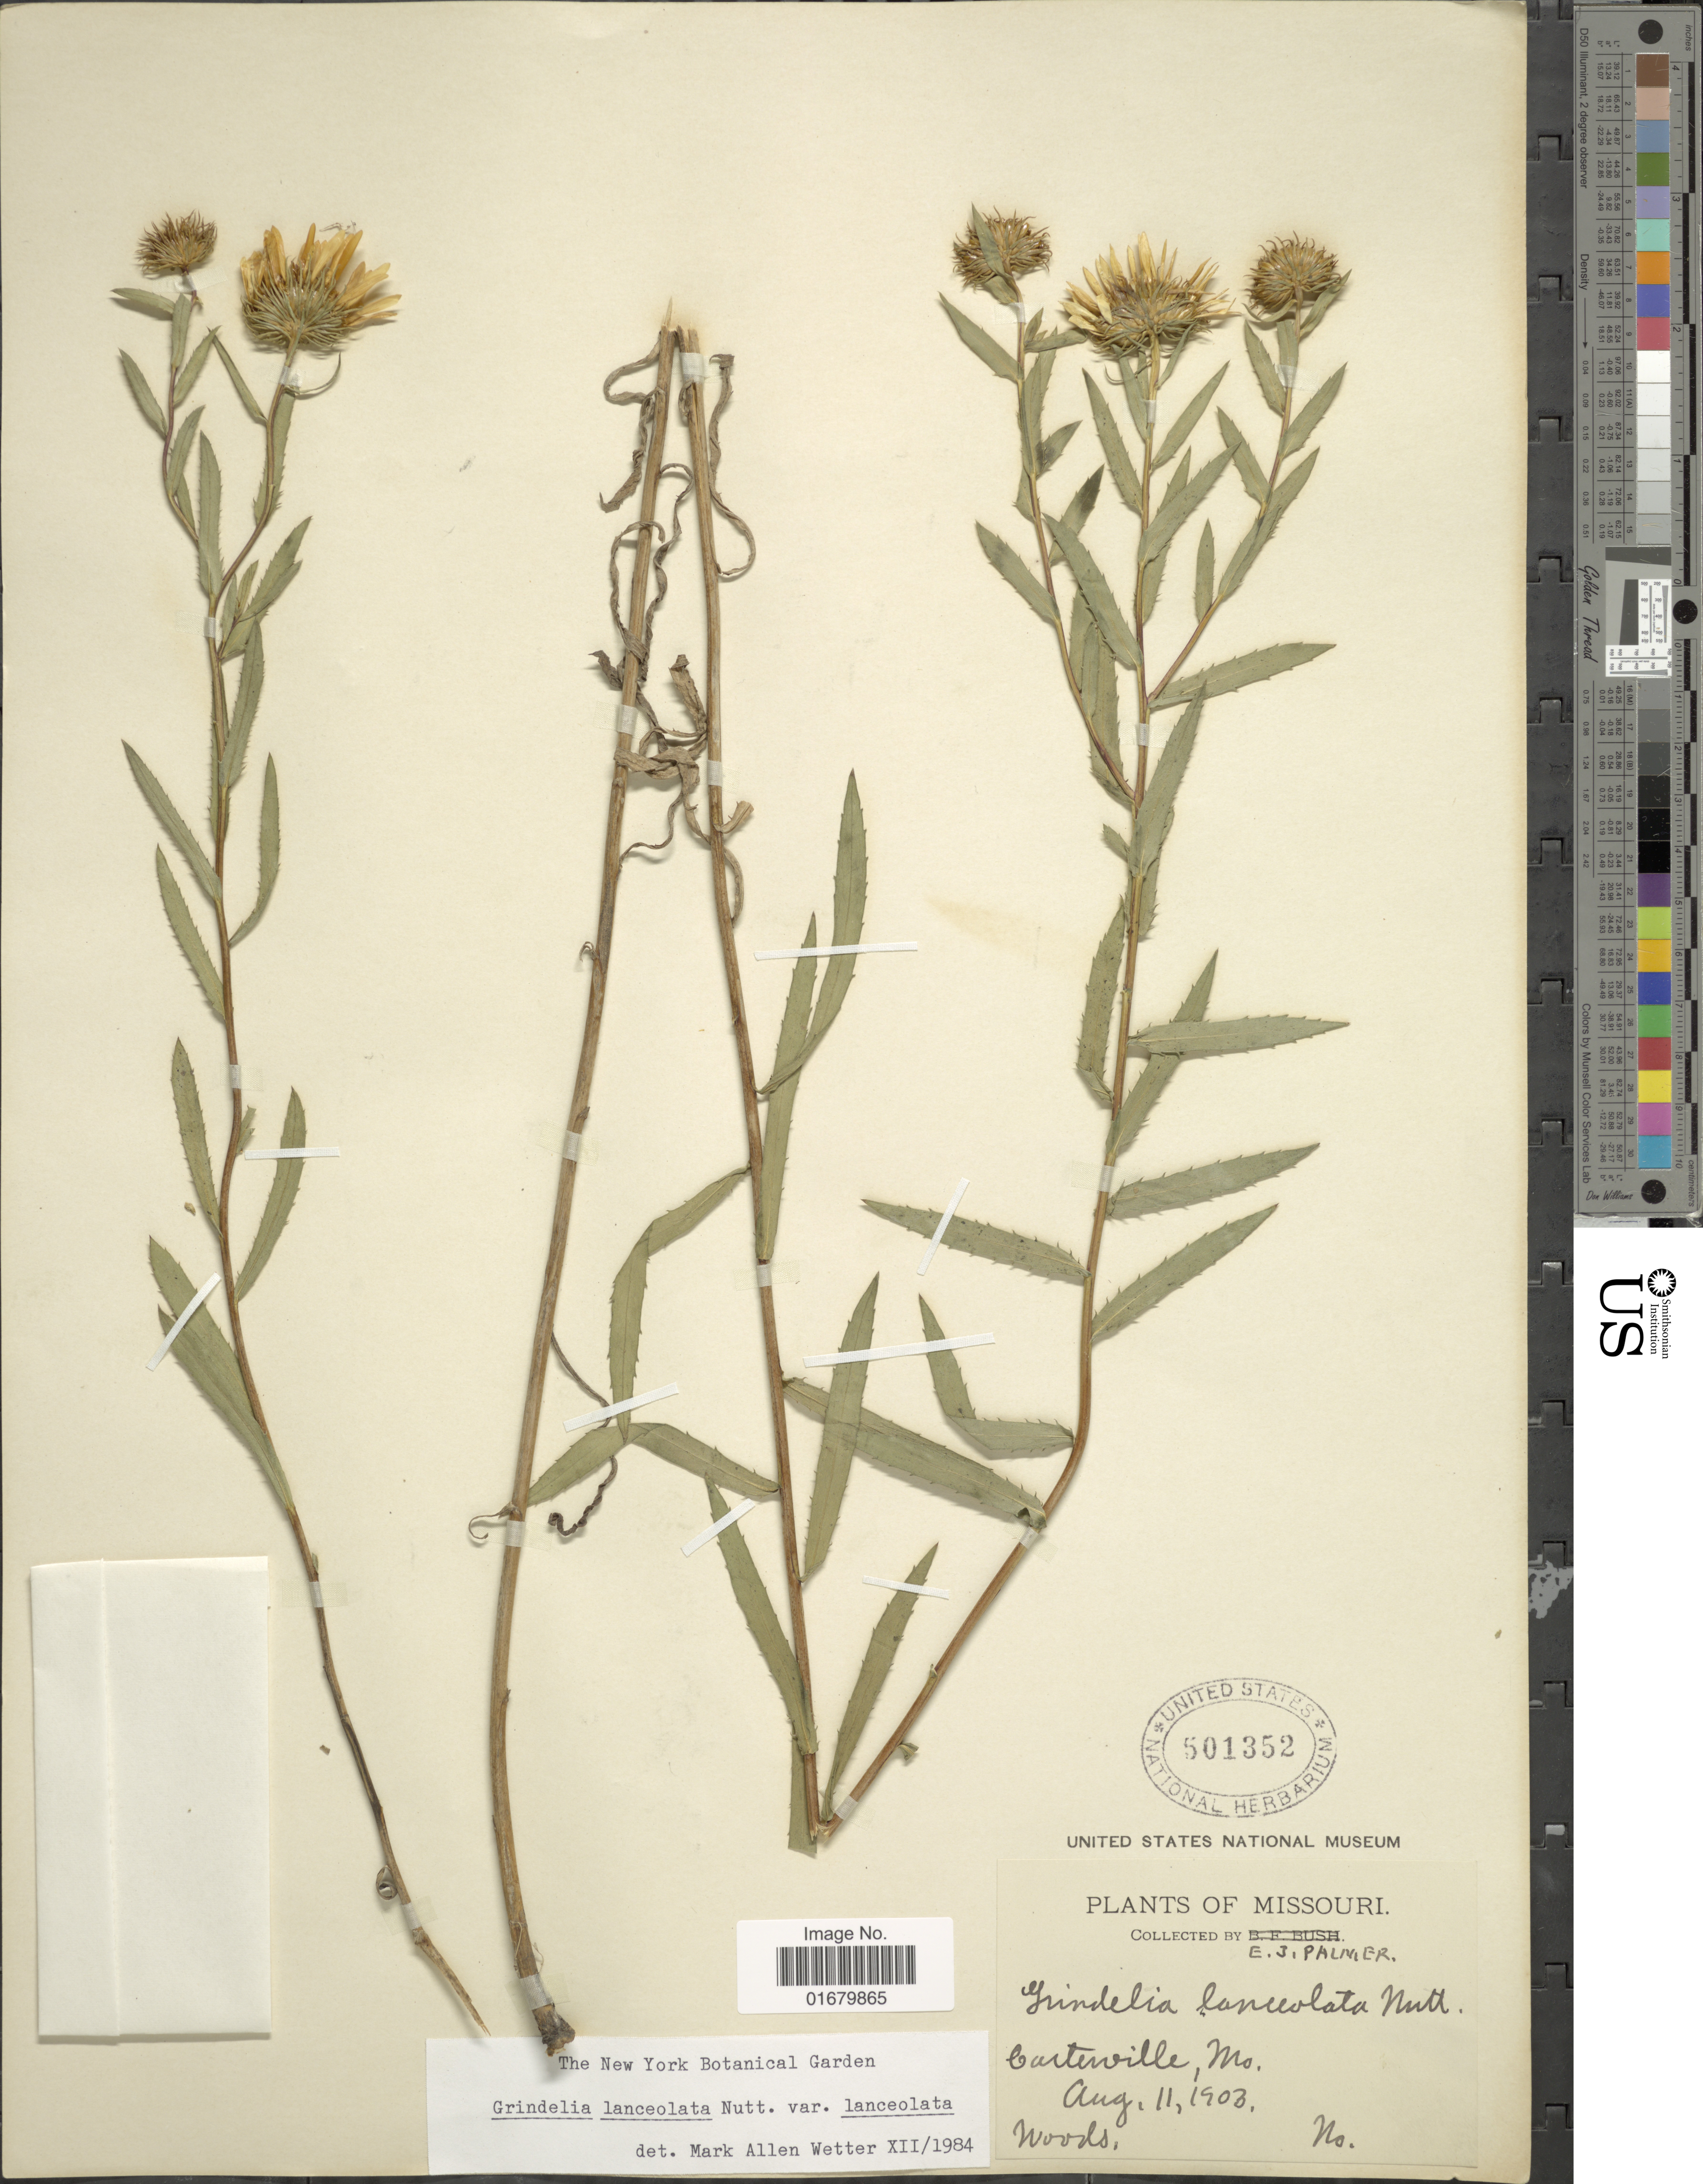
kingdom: Plantae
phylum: Tracheophyta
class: Magnoliopsida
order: Asterales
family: Asteraceae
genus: Grindelia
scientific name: Grindelia lanceolata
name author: Nutt.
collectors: E. J. Palmer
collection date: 1903-08-11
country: United States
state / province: Missouri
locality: Carterville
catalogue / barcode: US 501352